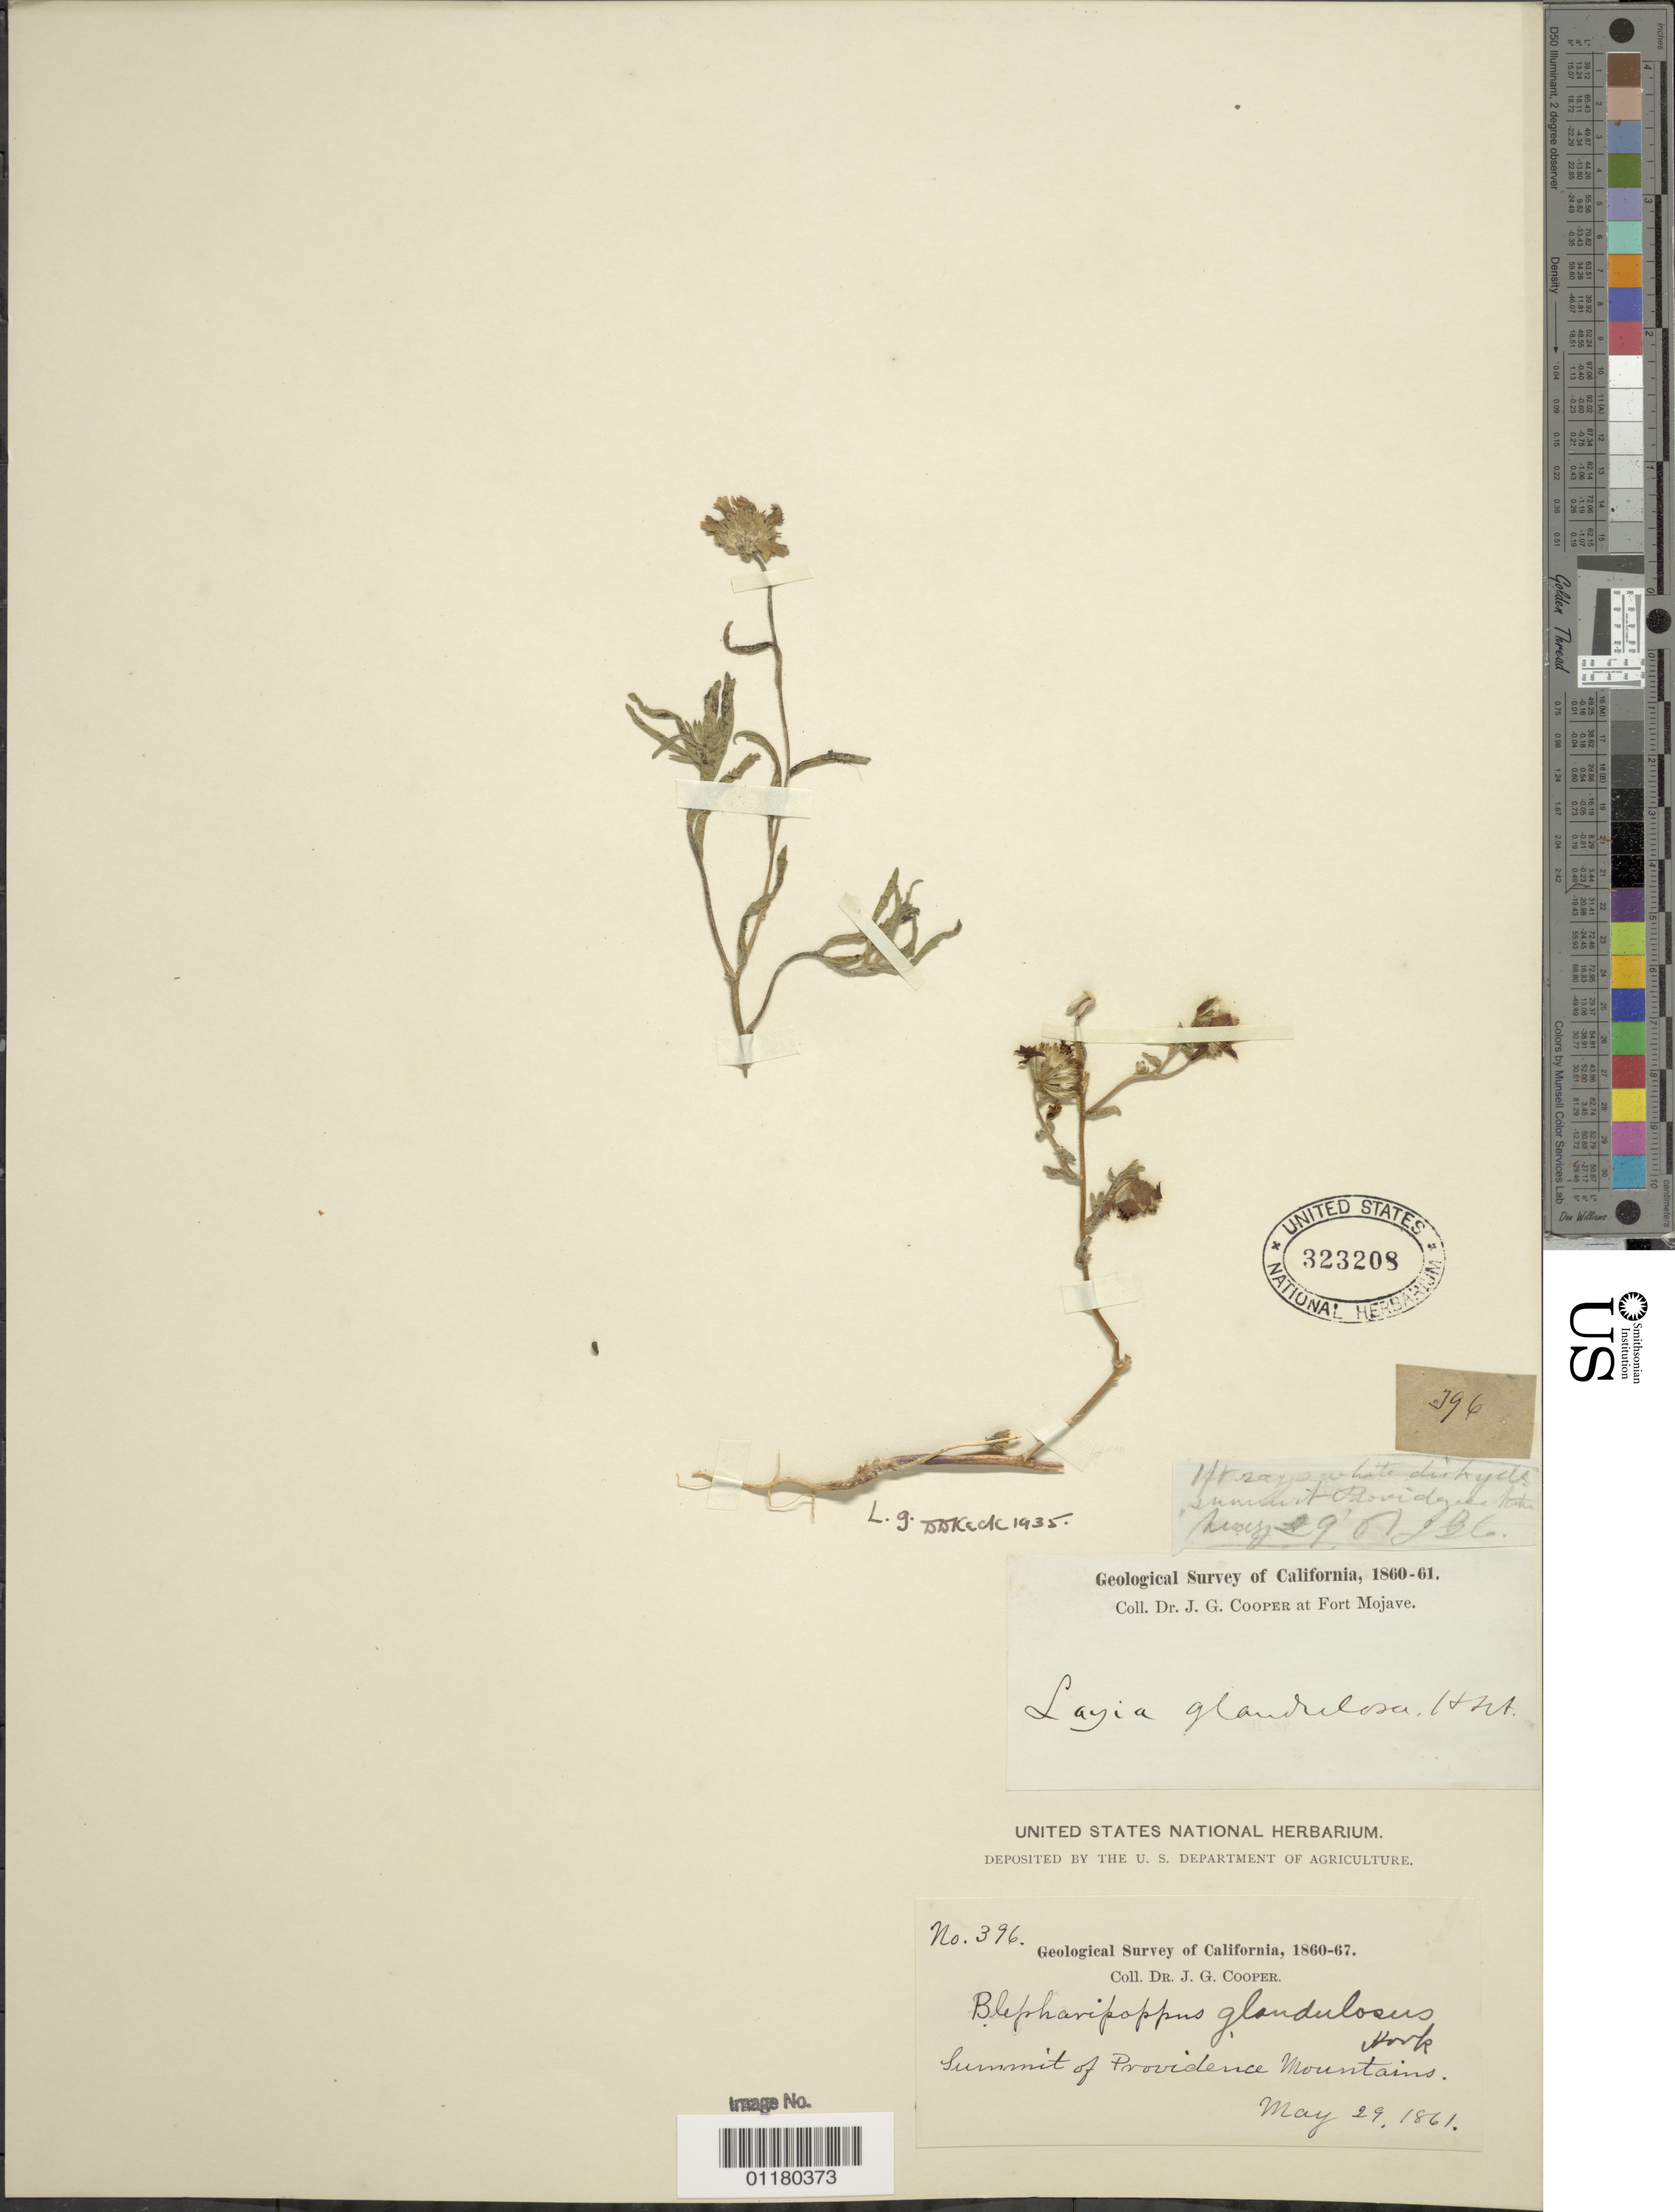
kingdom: Plantae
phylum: Tracheophyta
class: Magnoliopsida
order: Asterales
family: Asteraceae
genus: Layia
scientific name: Layia glandulosa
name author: Hook. & Arn.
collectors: J. G. Cooper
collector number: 396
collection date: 1861-05-29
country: United States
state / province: California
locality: Summit of Providence Mts.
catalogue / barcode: US 323208